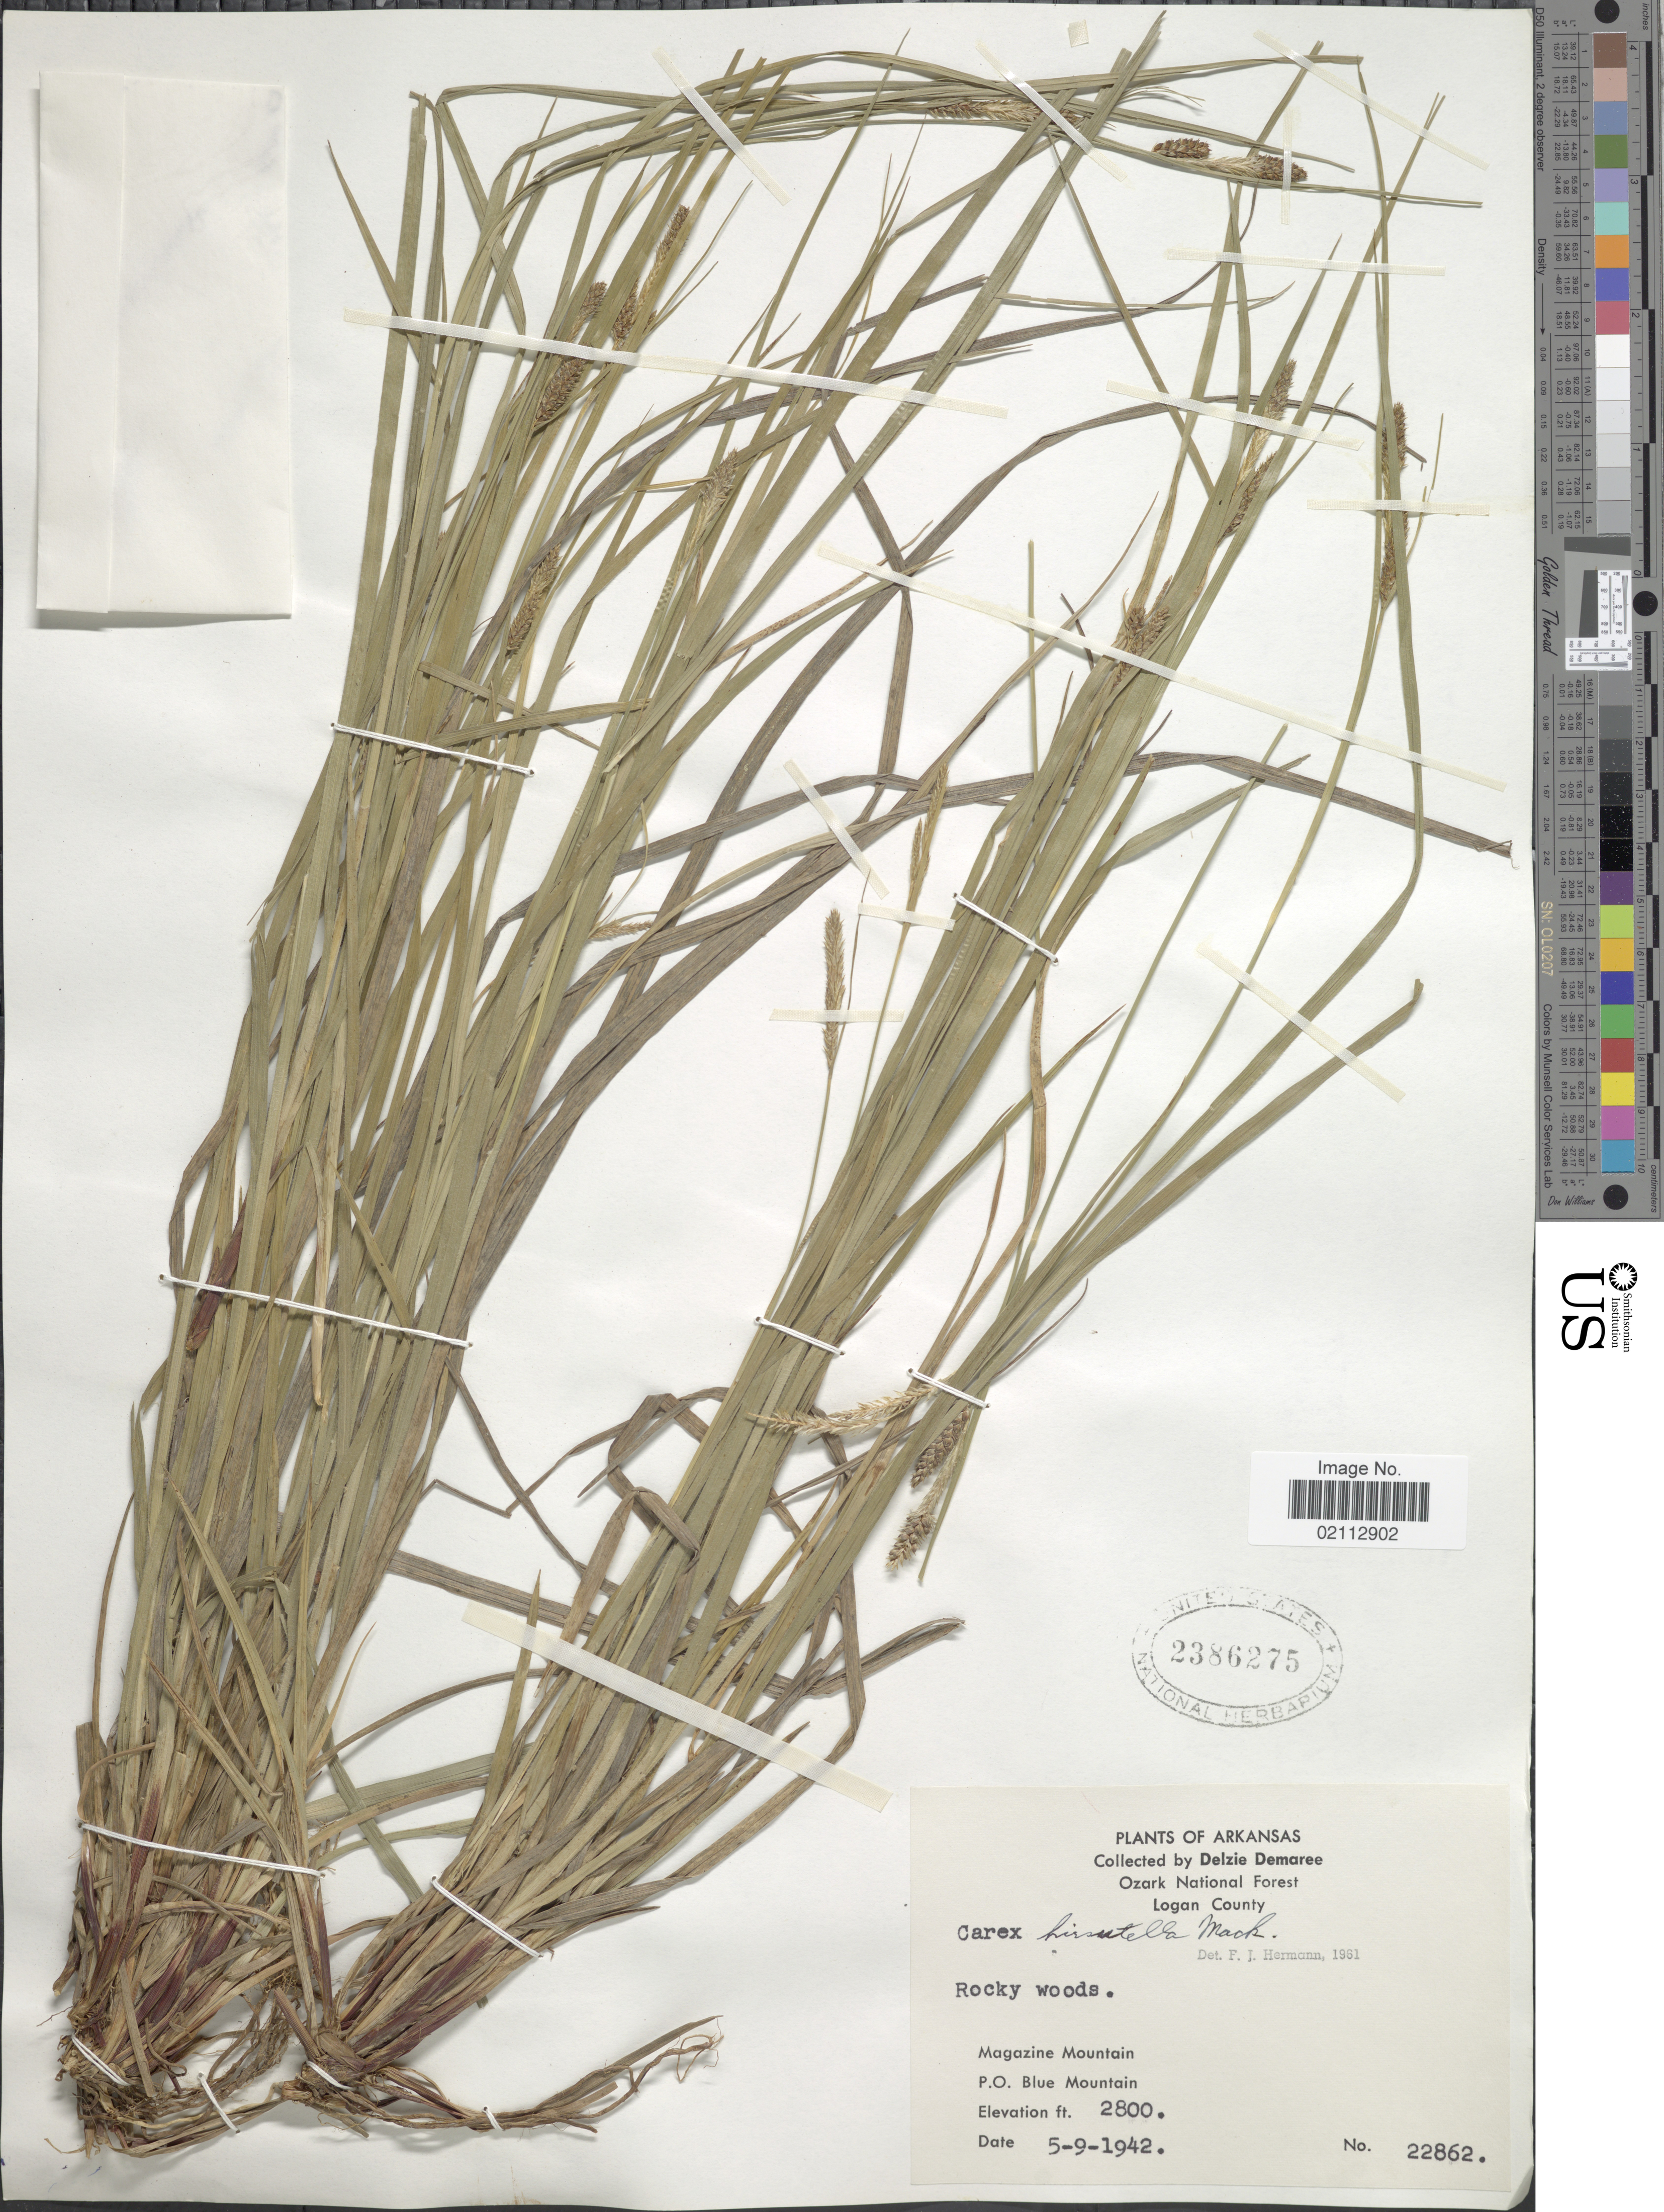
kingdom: Plantae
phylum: Tracheophyta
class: Liliopsida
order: Poales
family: Cyperaceae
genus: Carex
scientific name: Carex hirsutella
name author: Mack.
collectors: D. Demaree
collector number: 22862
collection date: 1942-05-09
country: United States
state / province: Arkansas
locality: Ozark National Forest. Logan County. Magazine Mountain. P. O. Blue Mountain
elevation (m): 853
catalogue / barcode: US 2386275